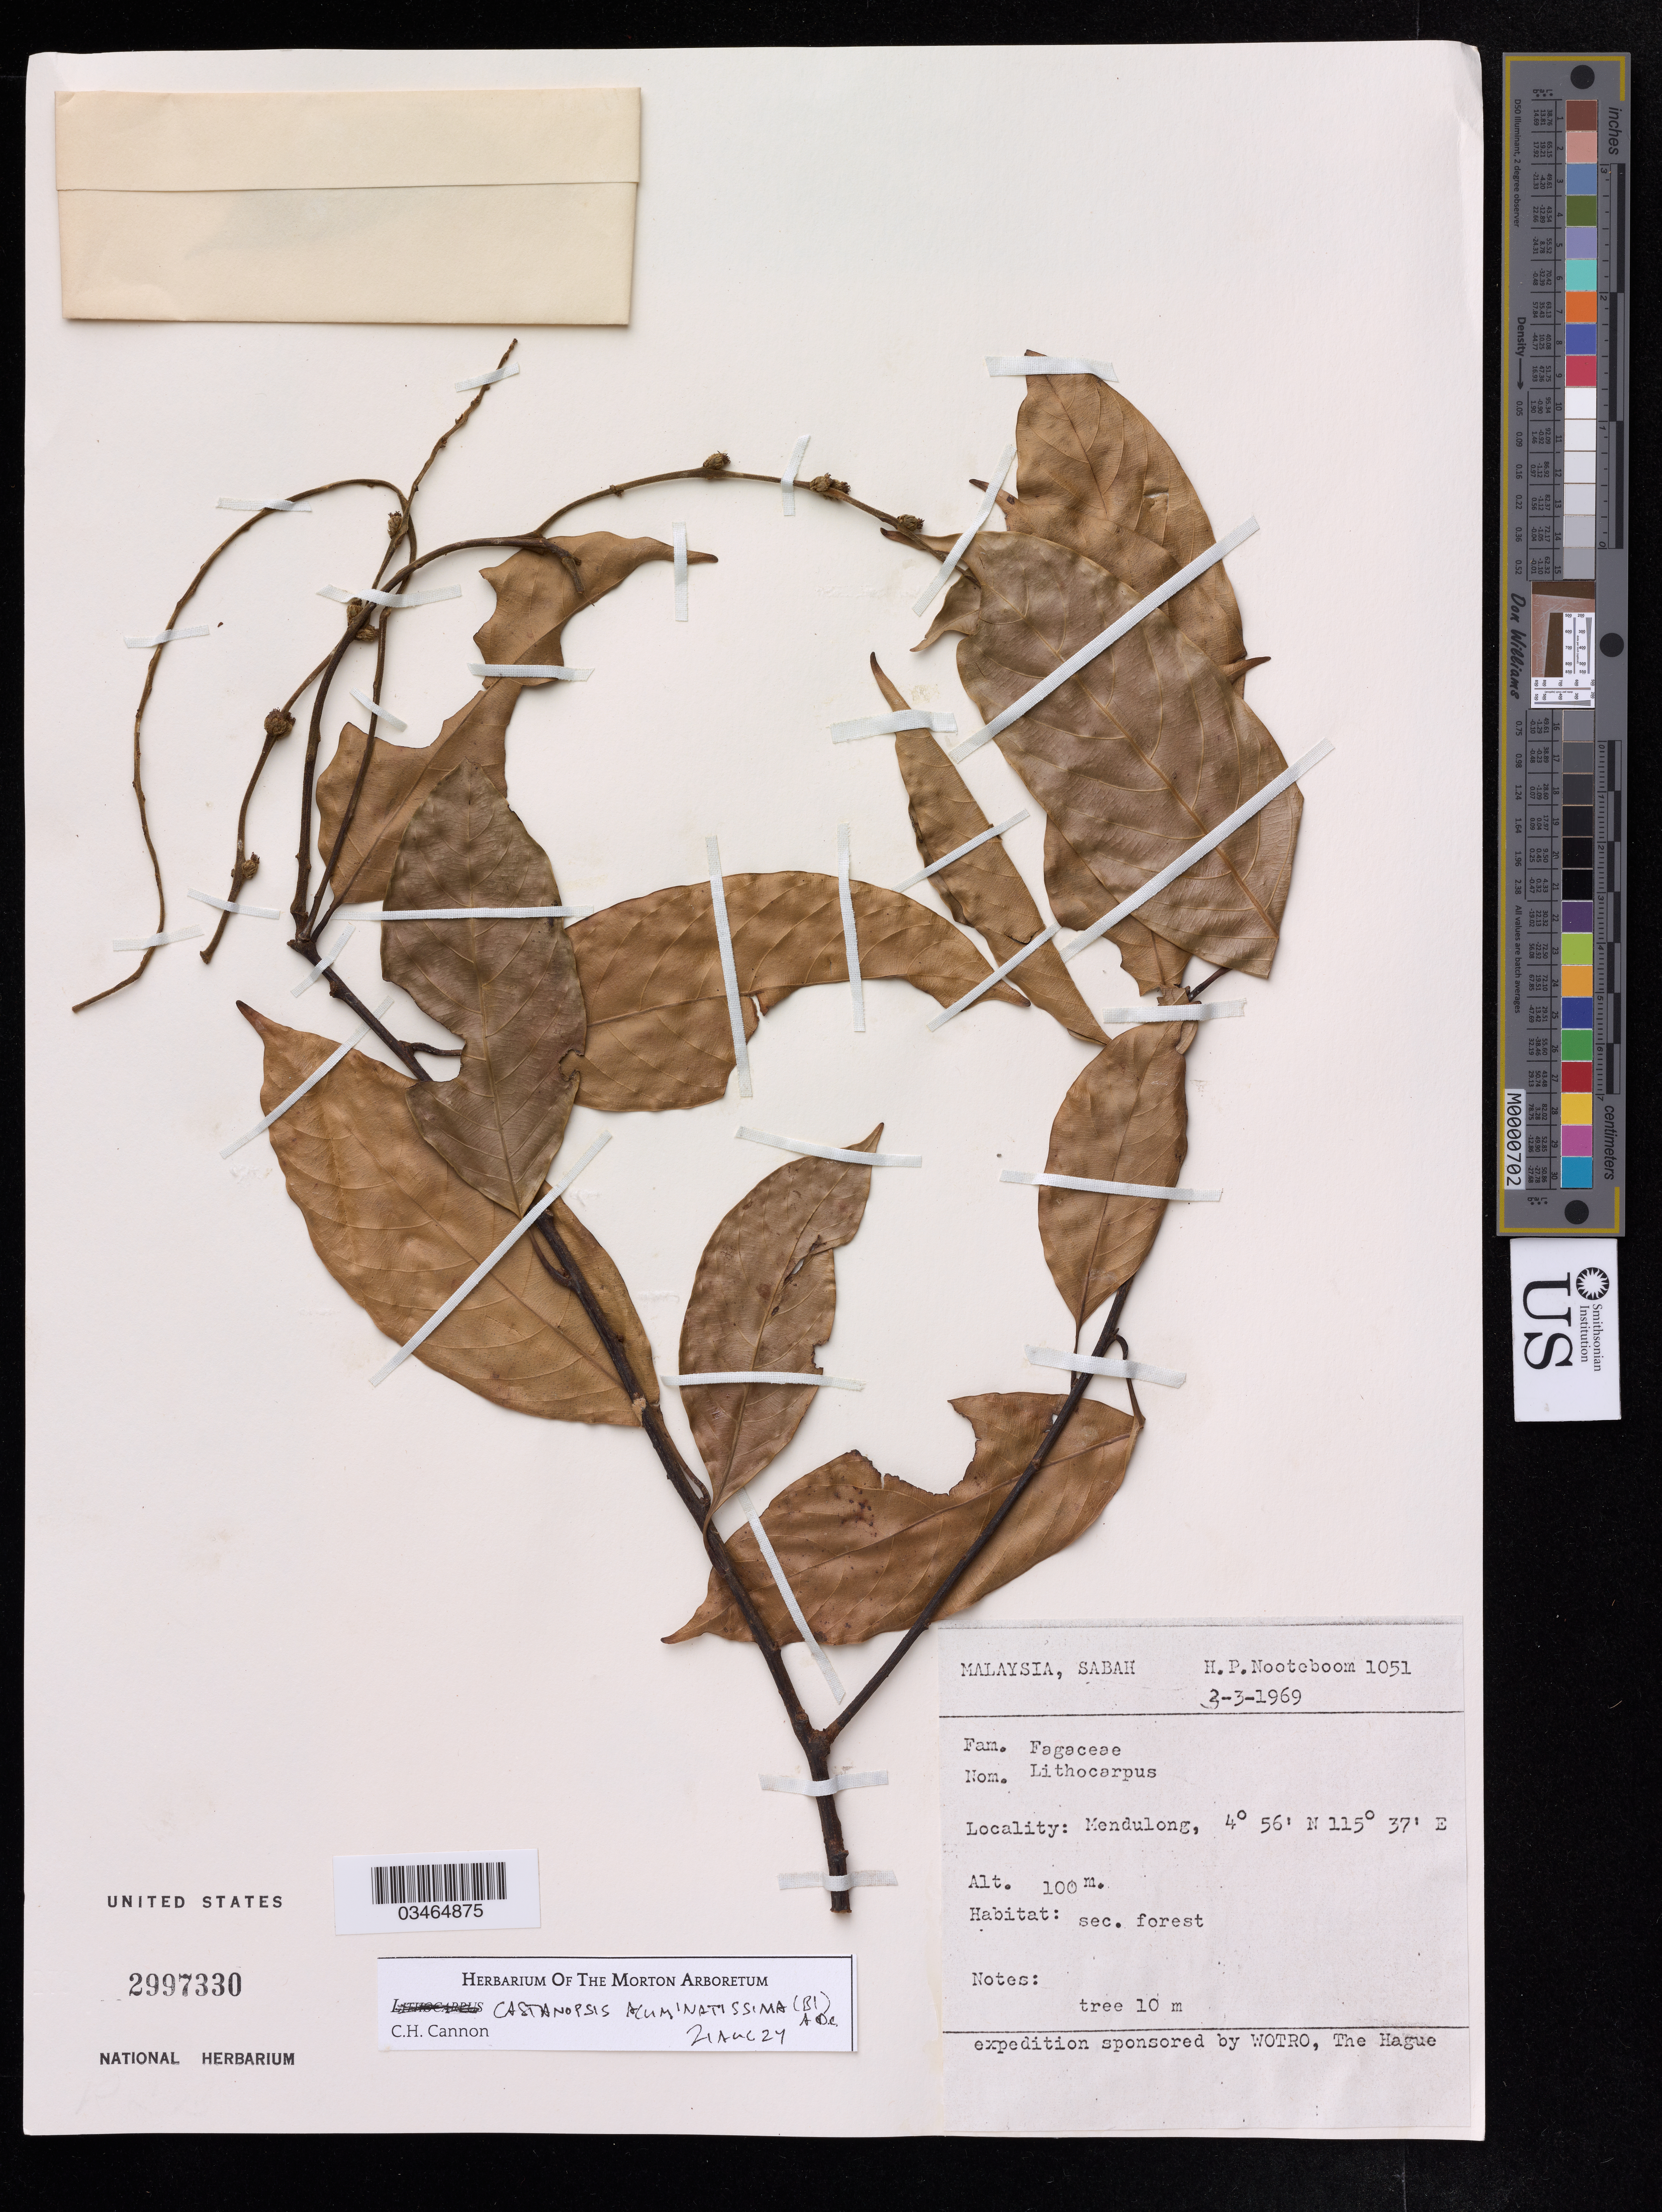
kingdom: Plantae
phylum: Tracheophyta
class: Magnoliopsida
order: Fagales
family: Fagaceae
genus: Castanopsis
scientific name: Castanopsis acuminatissima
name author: (Blume) A. DC.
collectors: H. P. Nooteboom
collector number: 1051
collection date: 1969-03-03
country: Malaysia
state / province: Sabah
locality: Mendulong.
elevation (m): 100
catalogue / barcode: US 2997330